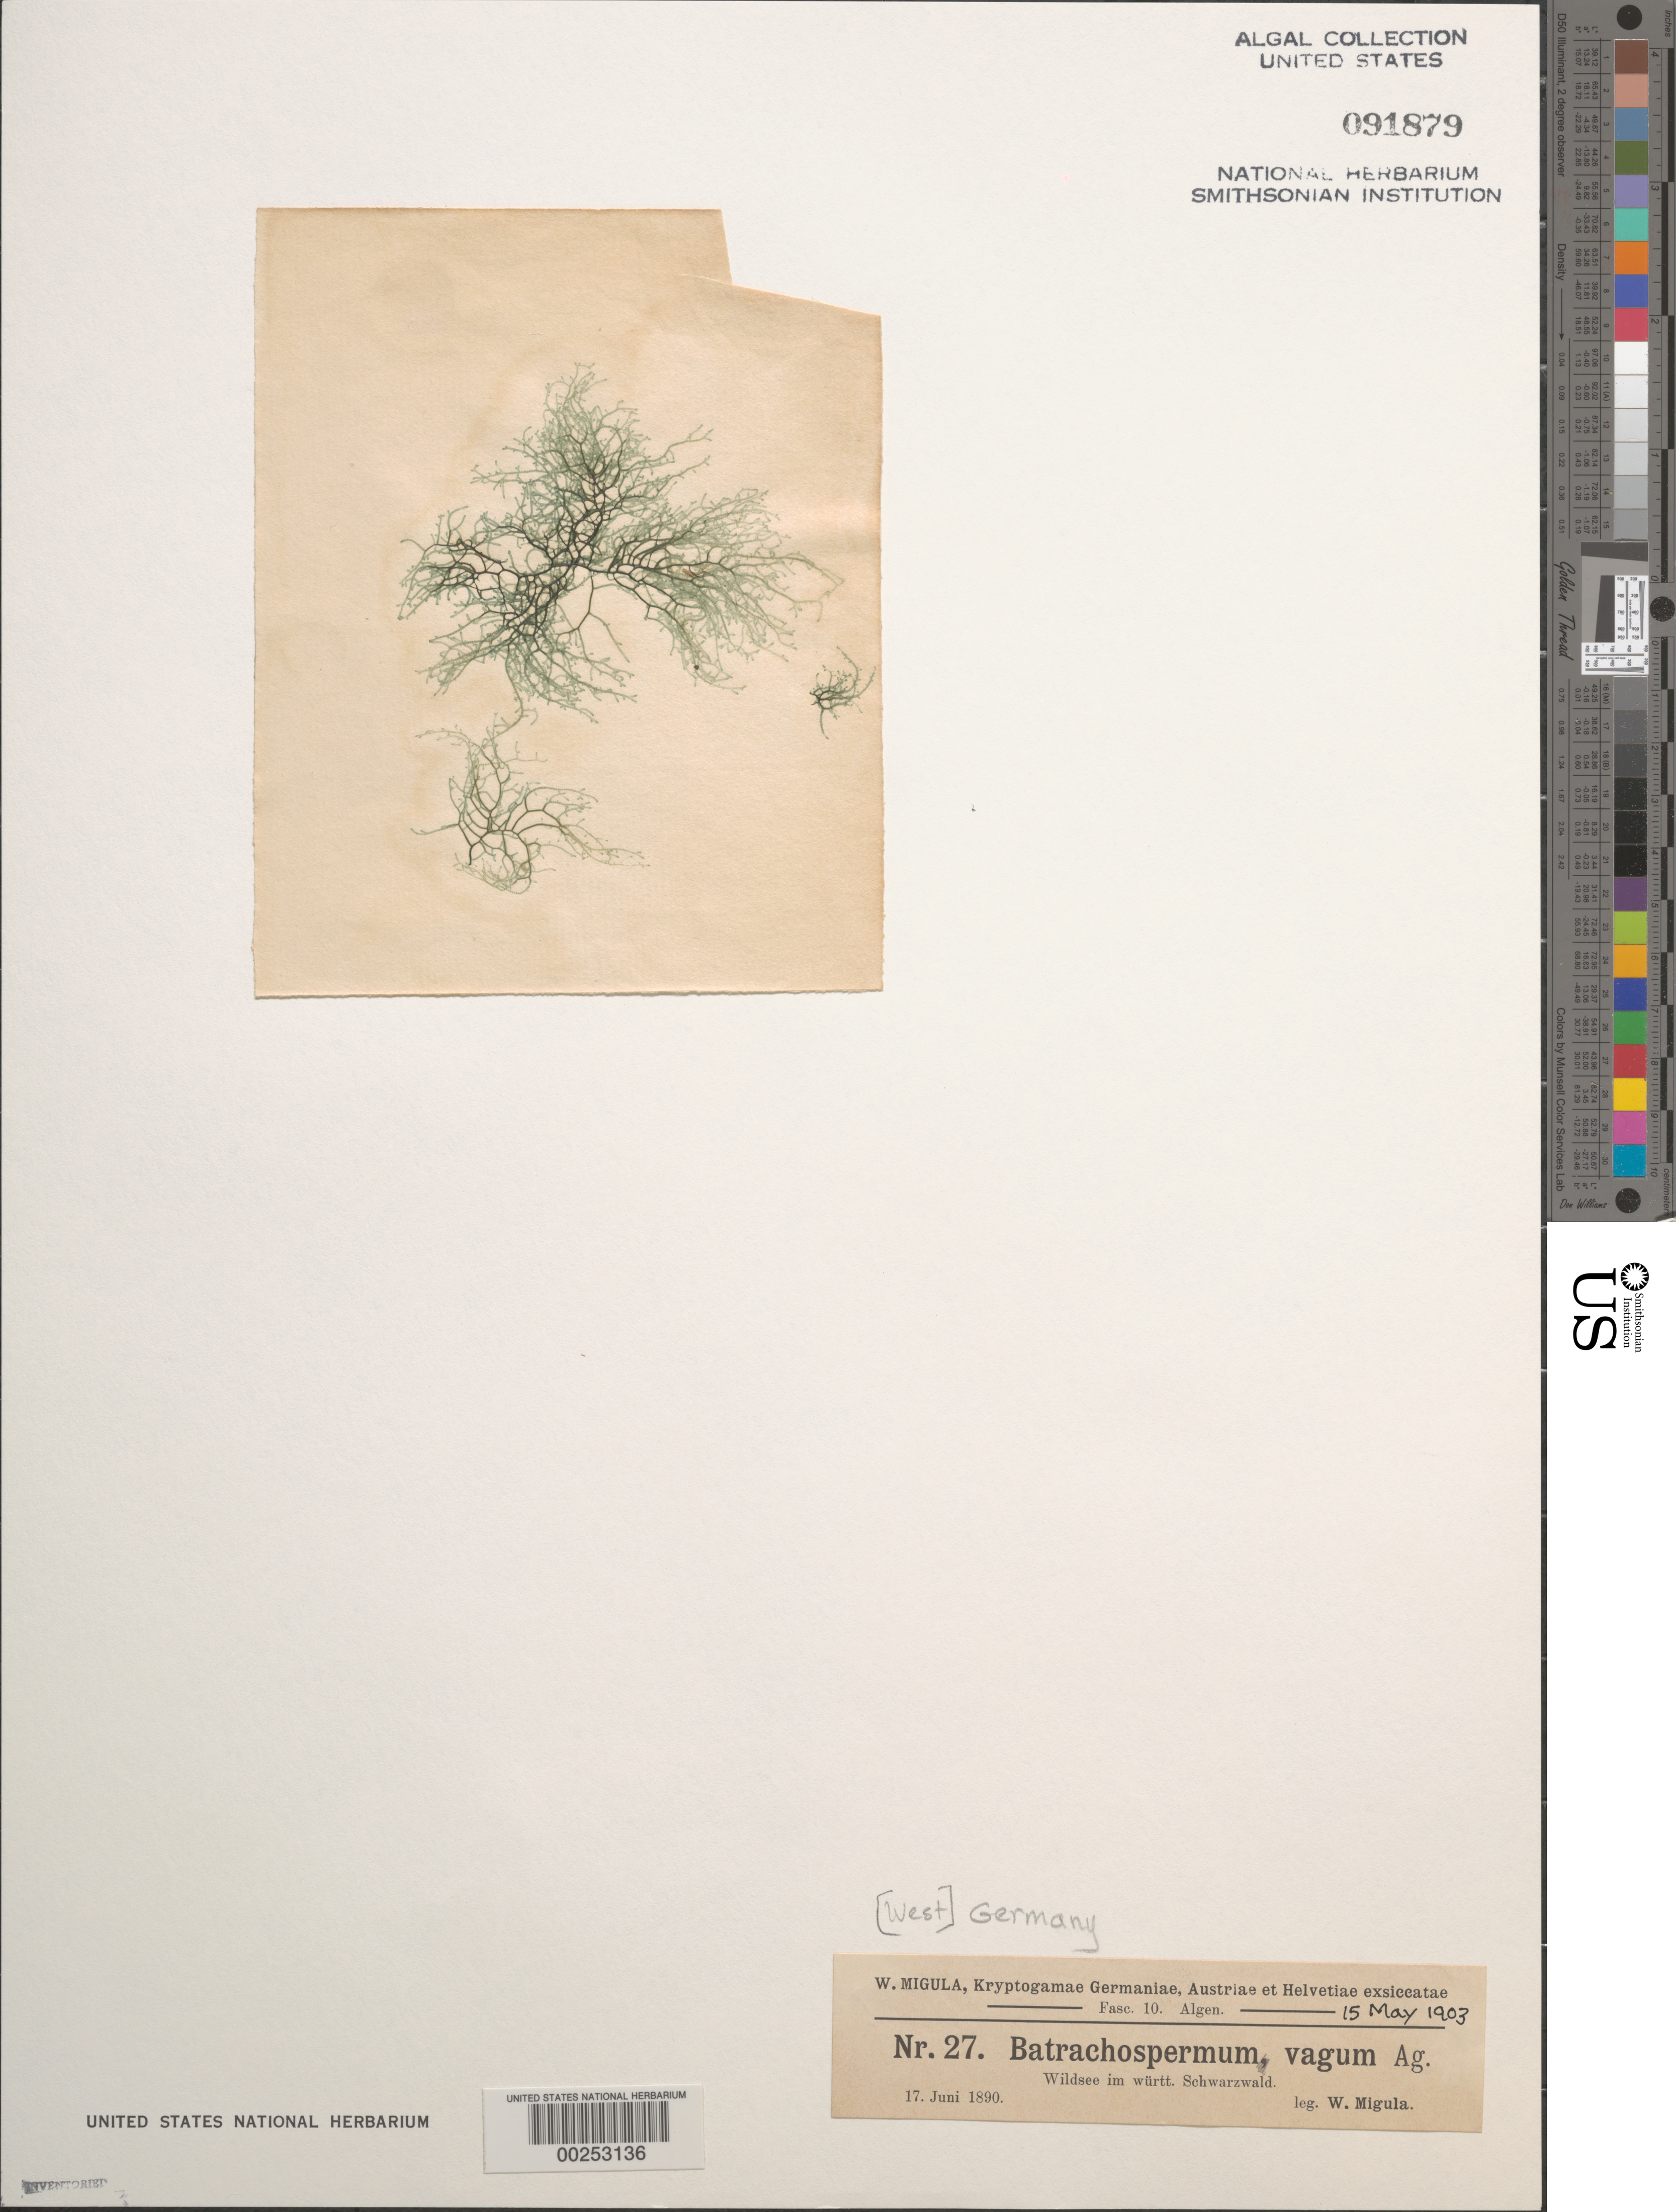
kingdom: Plantae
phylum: Rhodophyta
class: Florideophyceae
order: Batrachospermales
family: Batrachospermaceae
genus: Batrachospermum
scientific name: Batrachospermum turfosum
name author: Bory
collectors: W. Migula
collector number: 27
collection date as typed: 17 Jun 1890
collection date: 1890-06-17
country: Germany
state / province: Baden-wurttemberg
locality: Wildsee, black forest (schwarzwald)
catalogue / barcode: US 91879